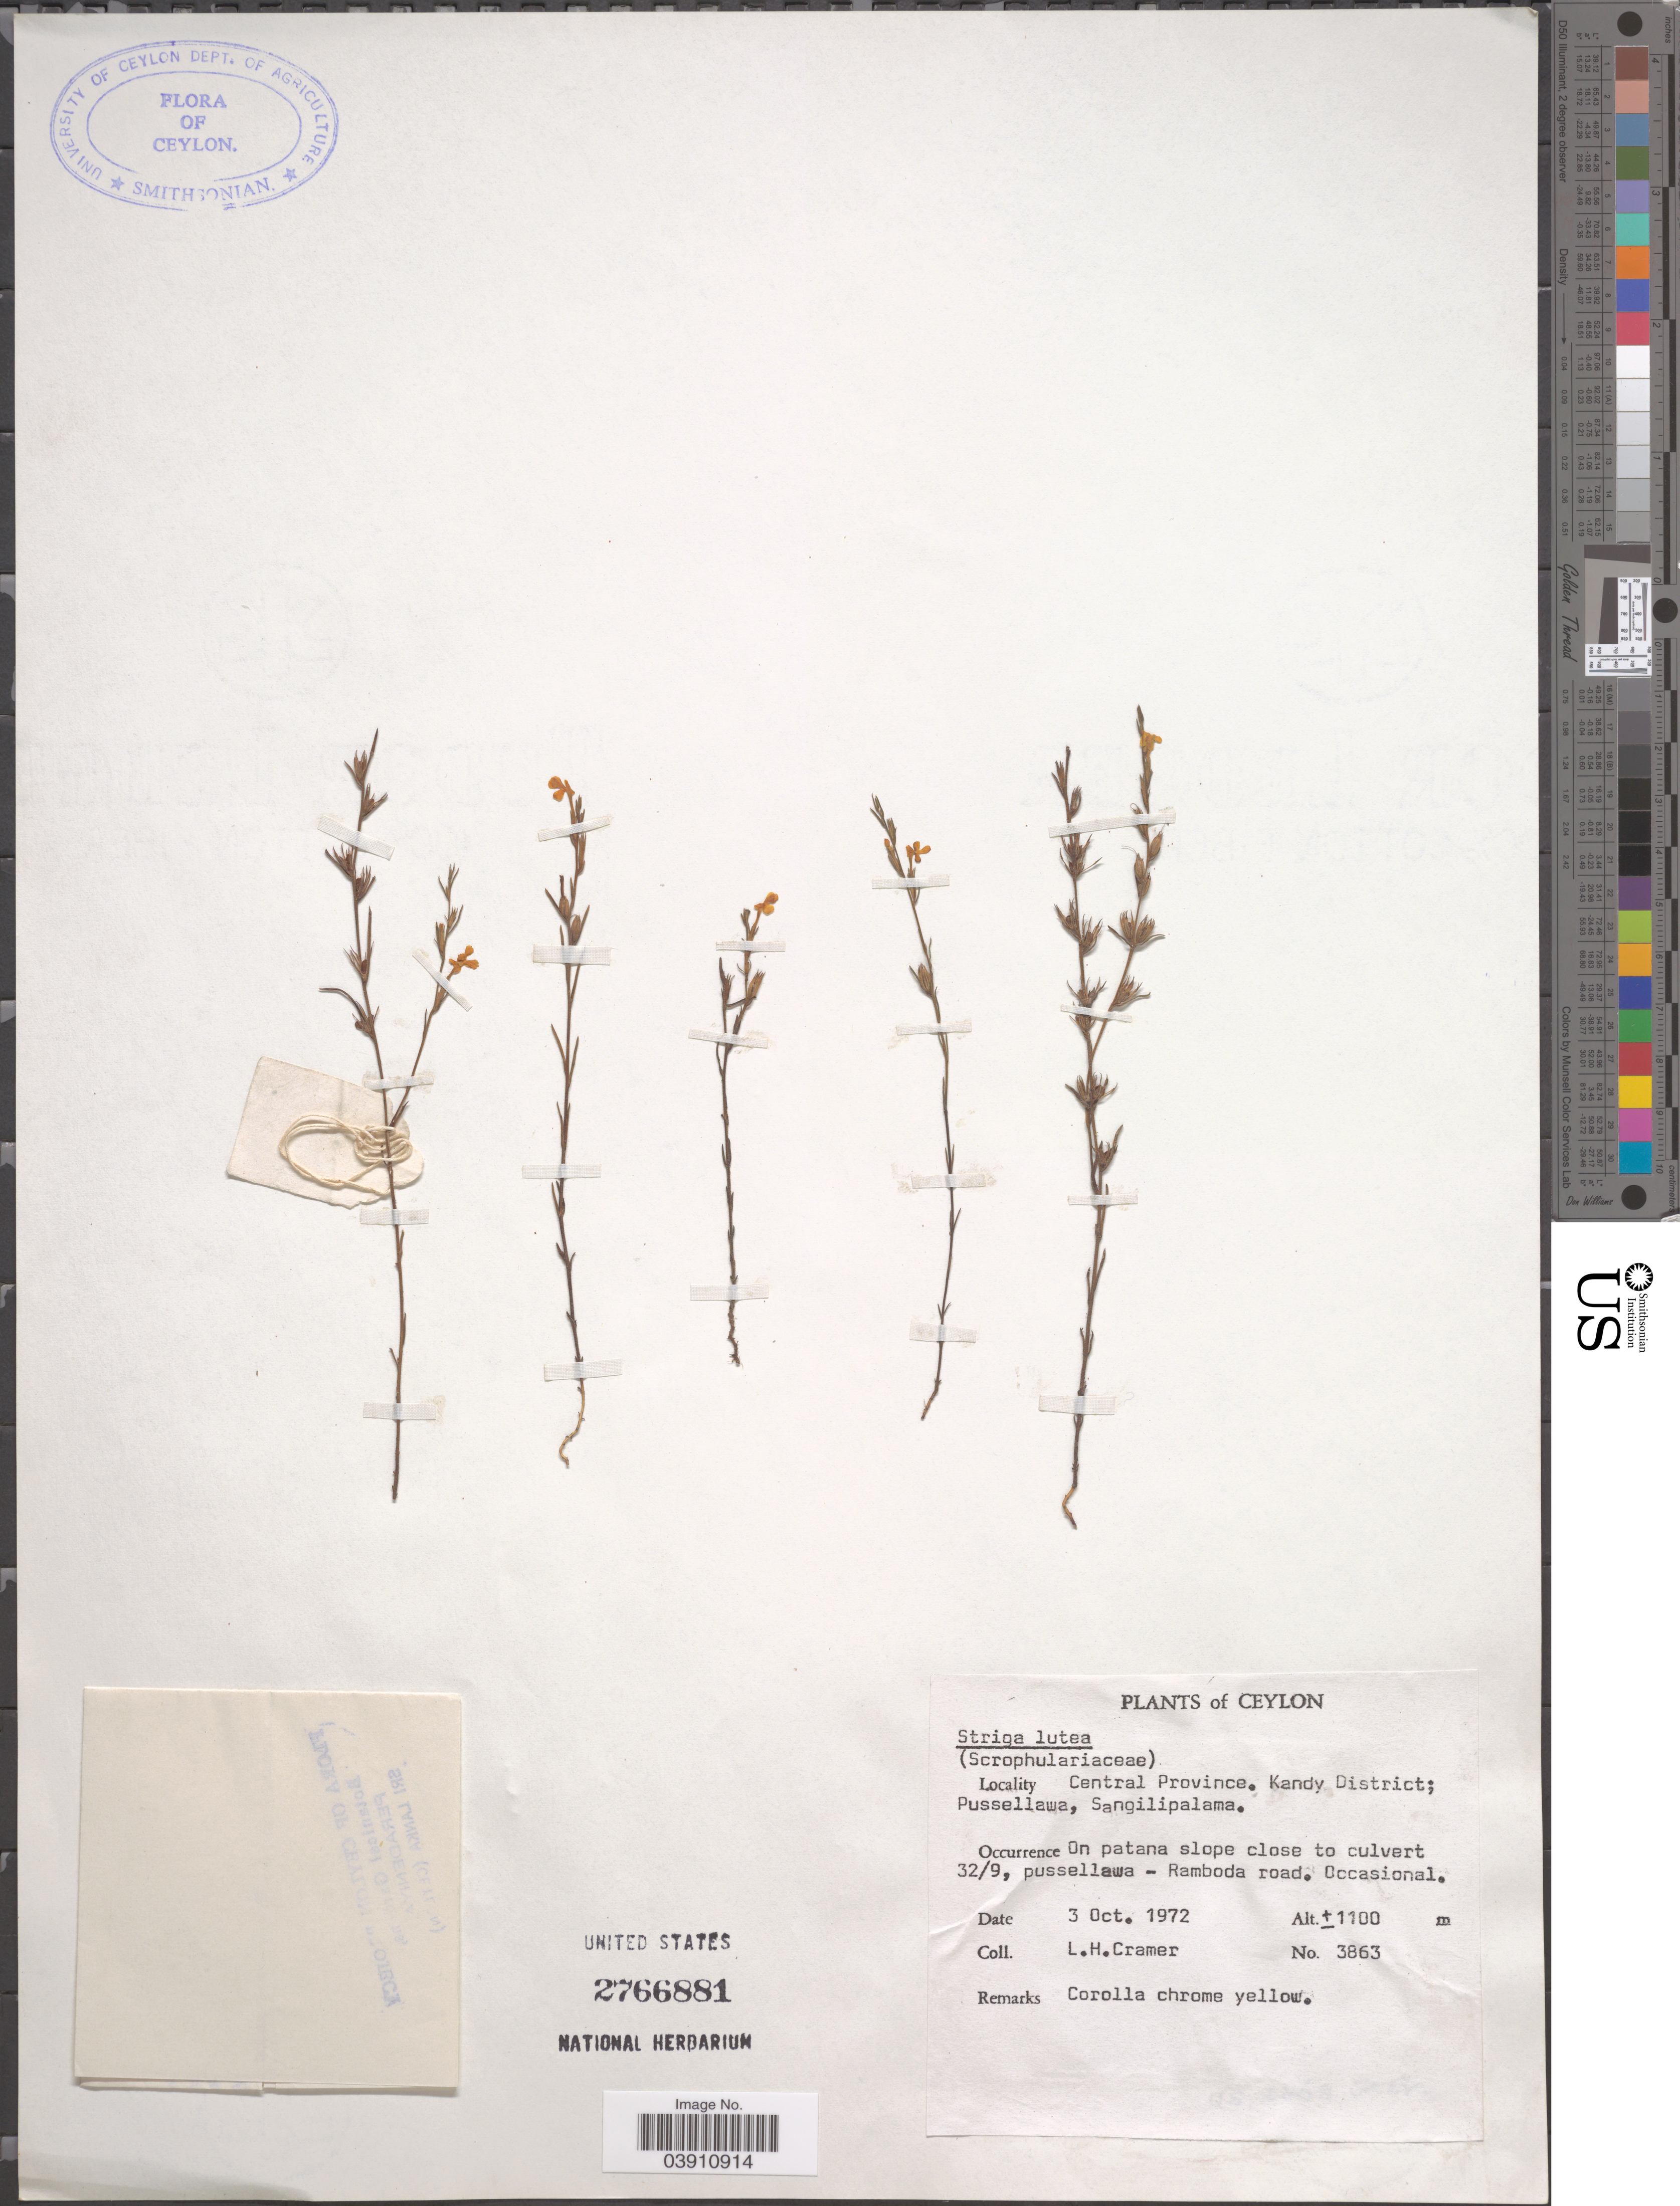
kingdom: Plantae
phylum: Tracheophyta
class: Magnoliopsida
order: Lamiales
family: Orobanchaceae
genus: Striga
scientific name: Striga lutea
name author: Lour.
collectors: L. H. Cramer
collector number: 3863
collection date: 1972-10-03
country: Sri Lanka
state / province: Central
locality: Ceylon. Kandy District; Pussellawa, Sangilipalama. On patana slope close to culvert 32/9, pussellawa - Ramboda road.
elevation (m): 1100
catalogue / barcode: US 2766881